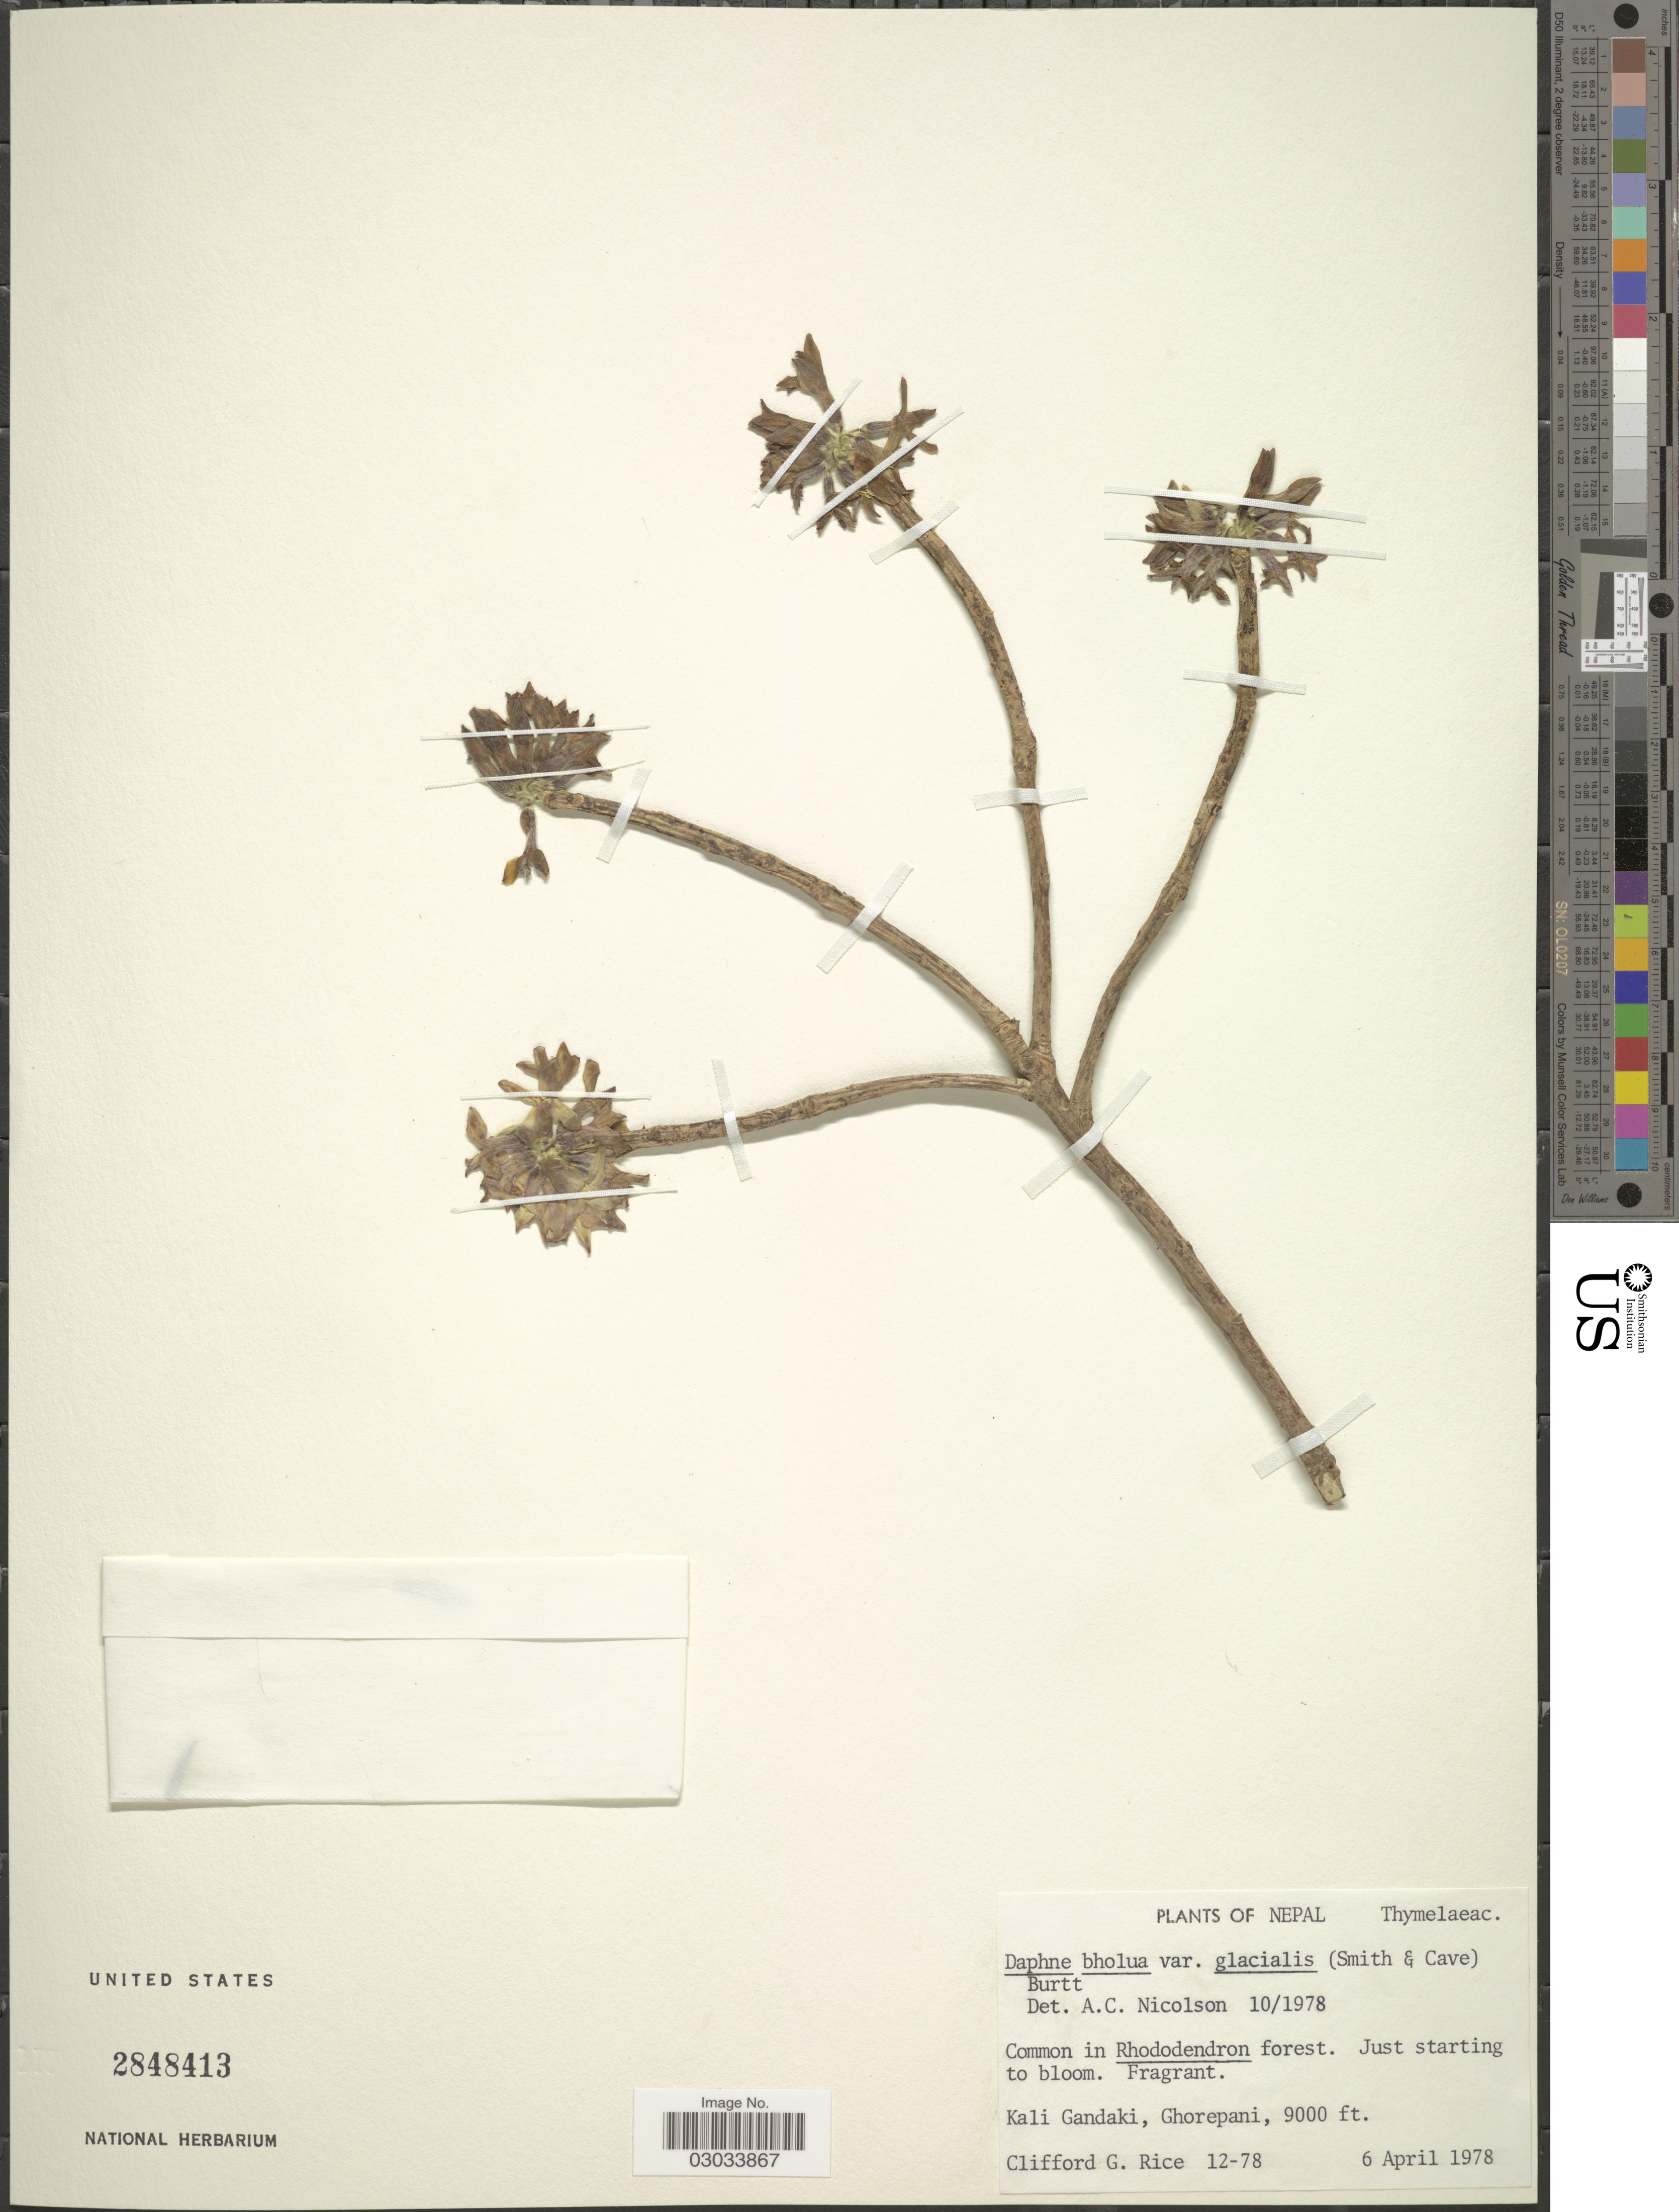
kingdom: Plantae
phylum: Tracheophyta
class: Magnoliopsida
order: Malvales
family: Thymelaeaceae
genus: Daphne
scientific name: Daphne bholua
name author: Buch.-Ham. ex D. Don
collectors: C. G. Rice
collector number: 12-78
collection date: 1978-04-06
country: Nepal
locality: Kali Gandaki, Ghorepani.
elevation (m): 2743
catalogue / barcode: US 2848413